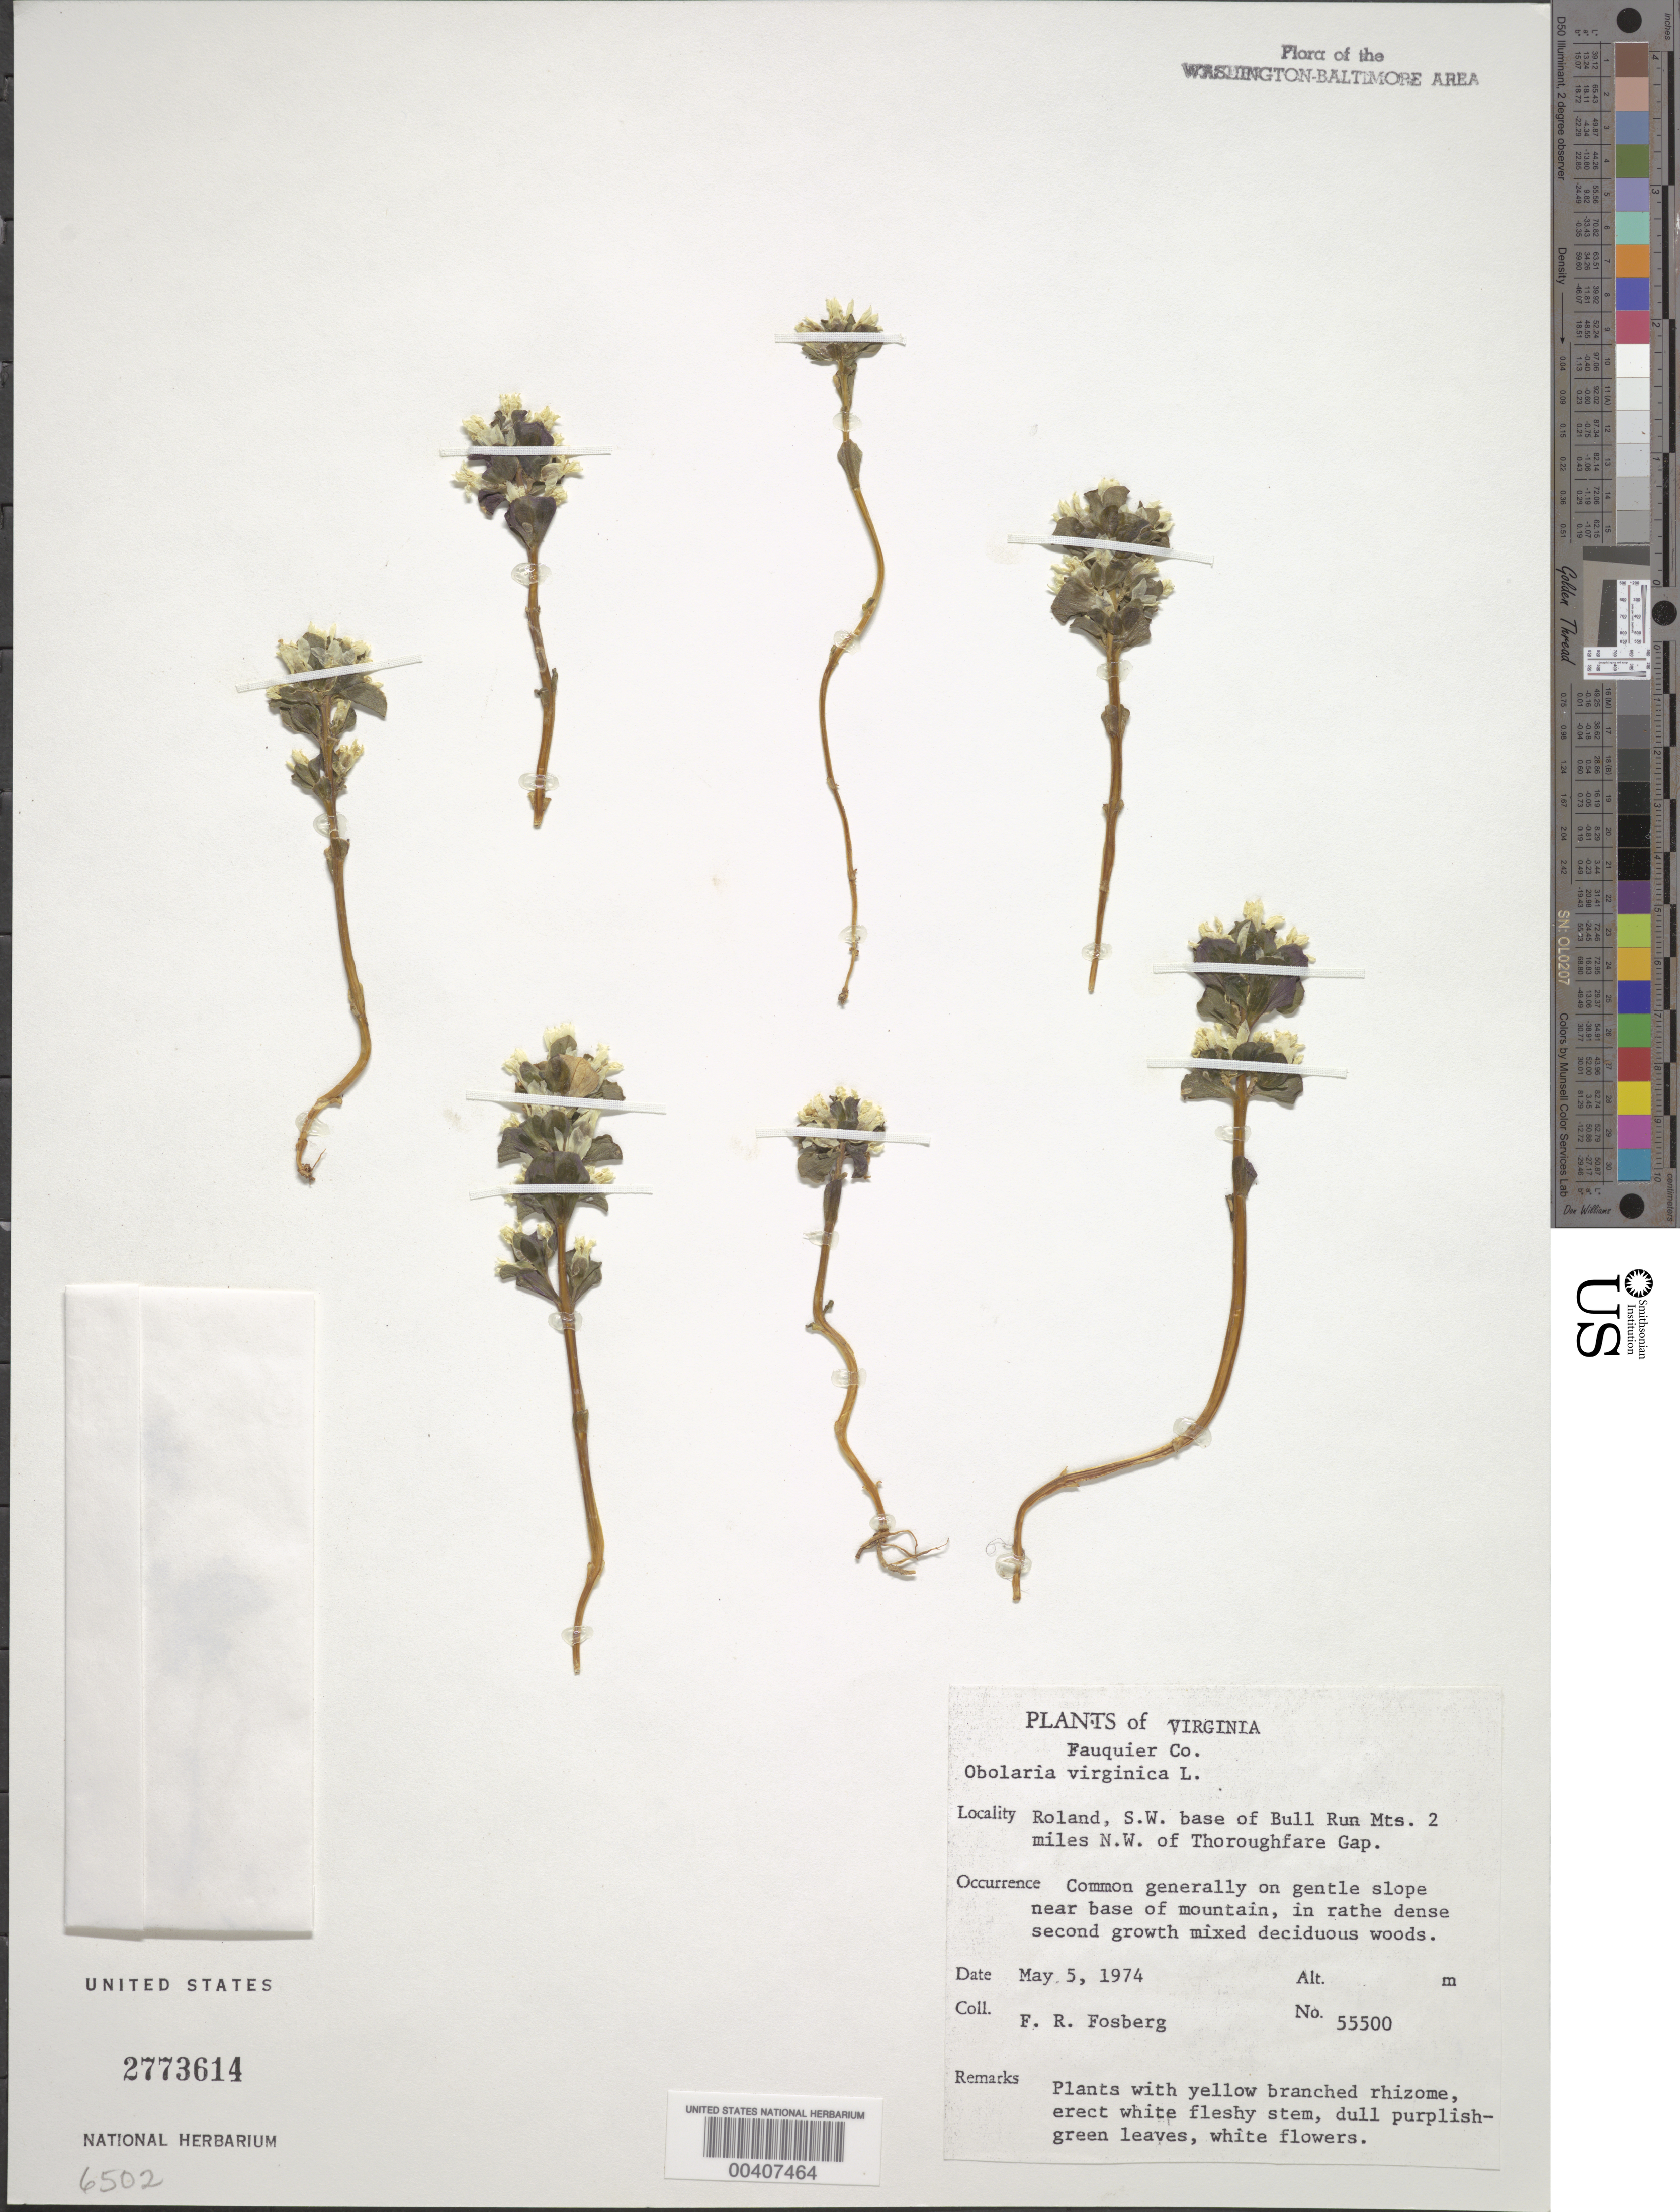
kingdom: Plantae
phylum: Tracheophyta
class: Magnoliopsida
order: Gentianales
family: Gentianaceae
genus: Obolaria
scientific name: Obolaria virginica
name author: L.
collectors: F. R. Fosberg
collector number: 55500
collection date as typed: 05 May 1974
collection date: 1974-05-05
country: United States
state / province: Virginia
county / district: Fauquier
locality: Roland, SW base of Bull Run Mts. 2 mi. NW of Thoroughfare Gap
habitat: Slope near base of mtn., rather dense 2nd growth mxd. deci. wood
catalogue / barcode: US 2773614